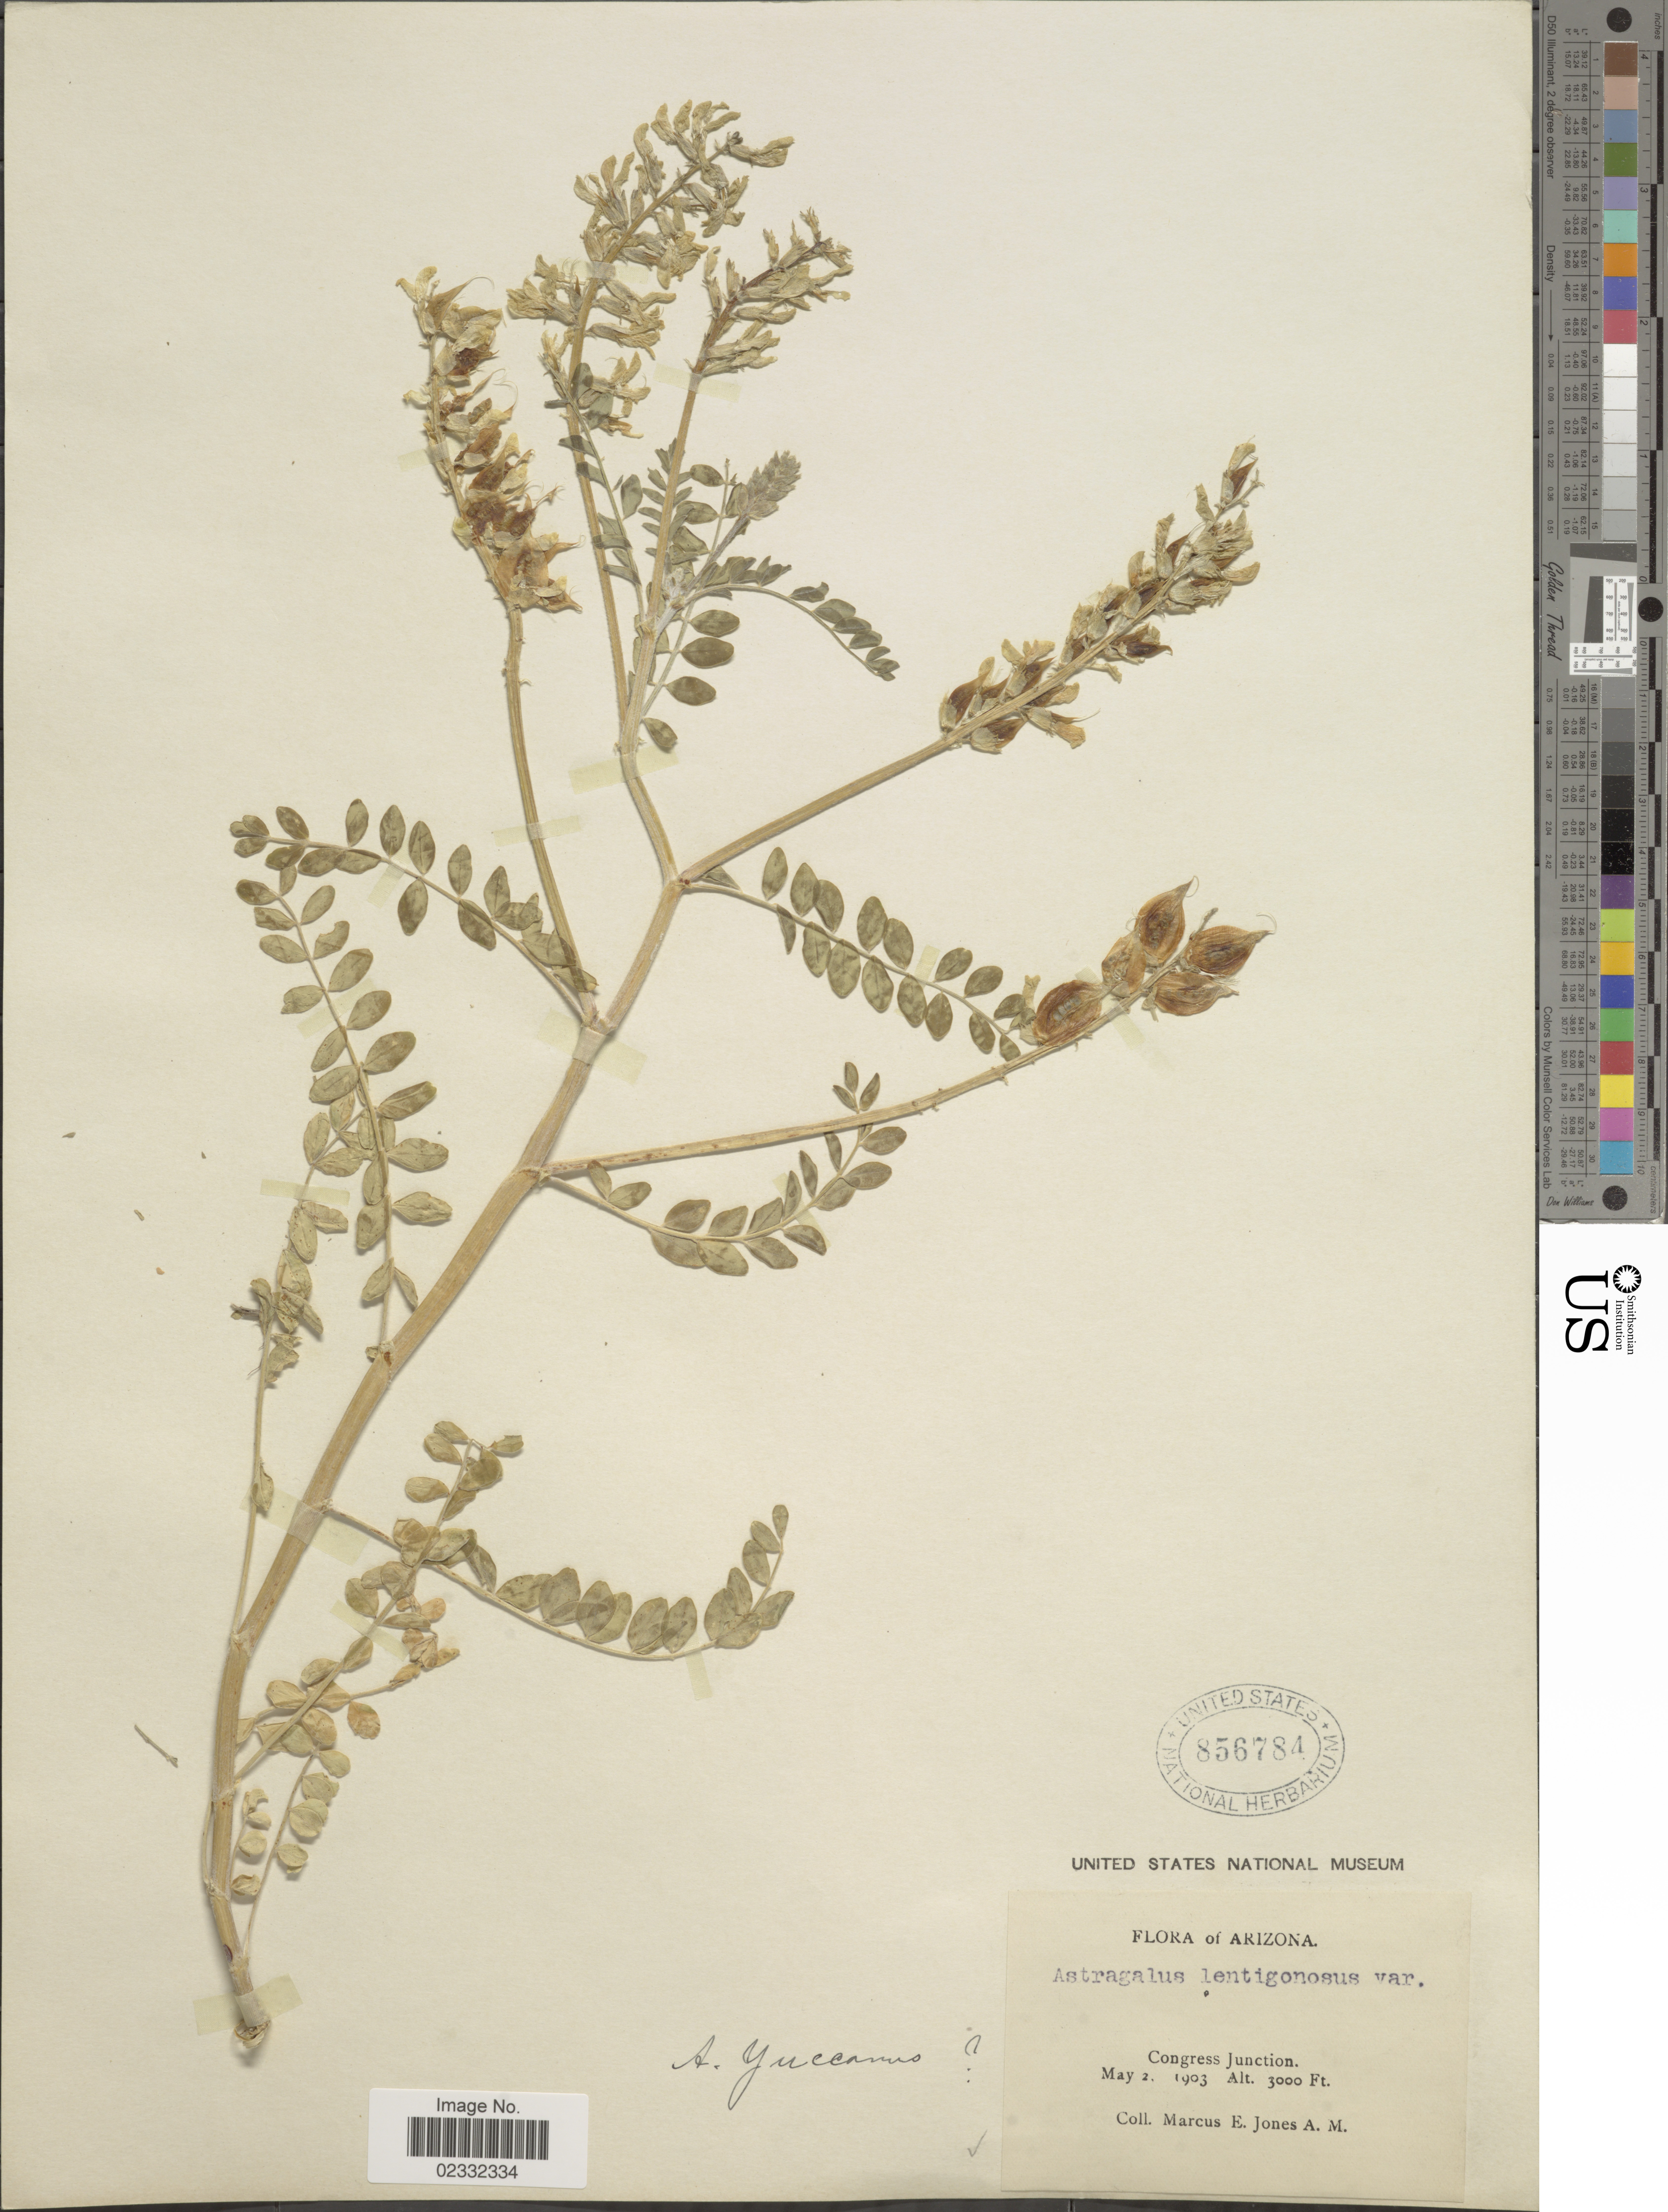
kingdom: Plantae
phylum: Tracheophyta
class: Magnoliopsida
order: Fabales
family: Fabaceae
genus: Astragalus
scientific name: Astragalus lentiginosus var. yuccanus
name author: M.E. Jones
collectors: M. E. Jones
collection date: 1903-05-02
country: United States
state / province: Arizona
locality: Arizona, Congress Junction.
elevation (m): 914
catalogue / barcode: US 856784